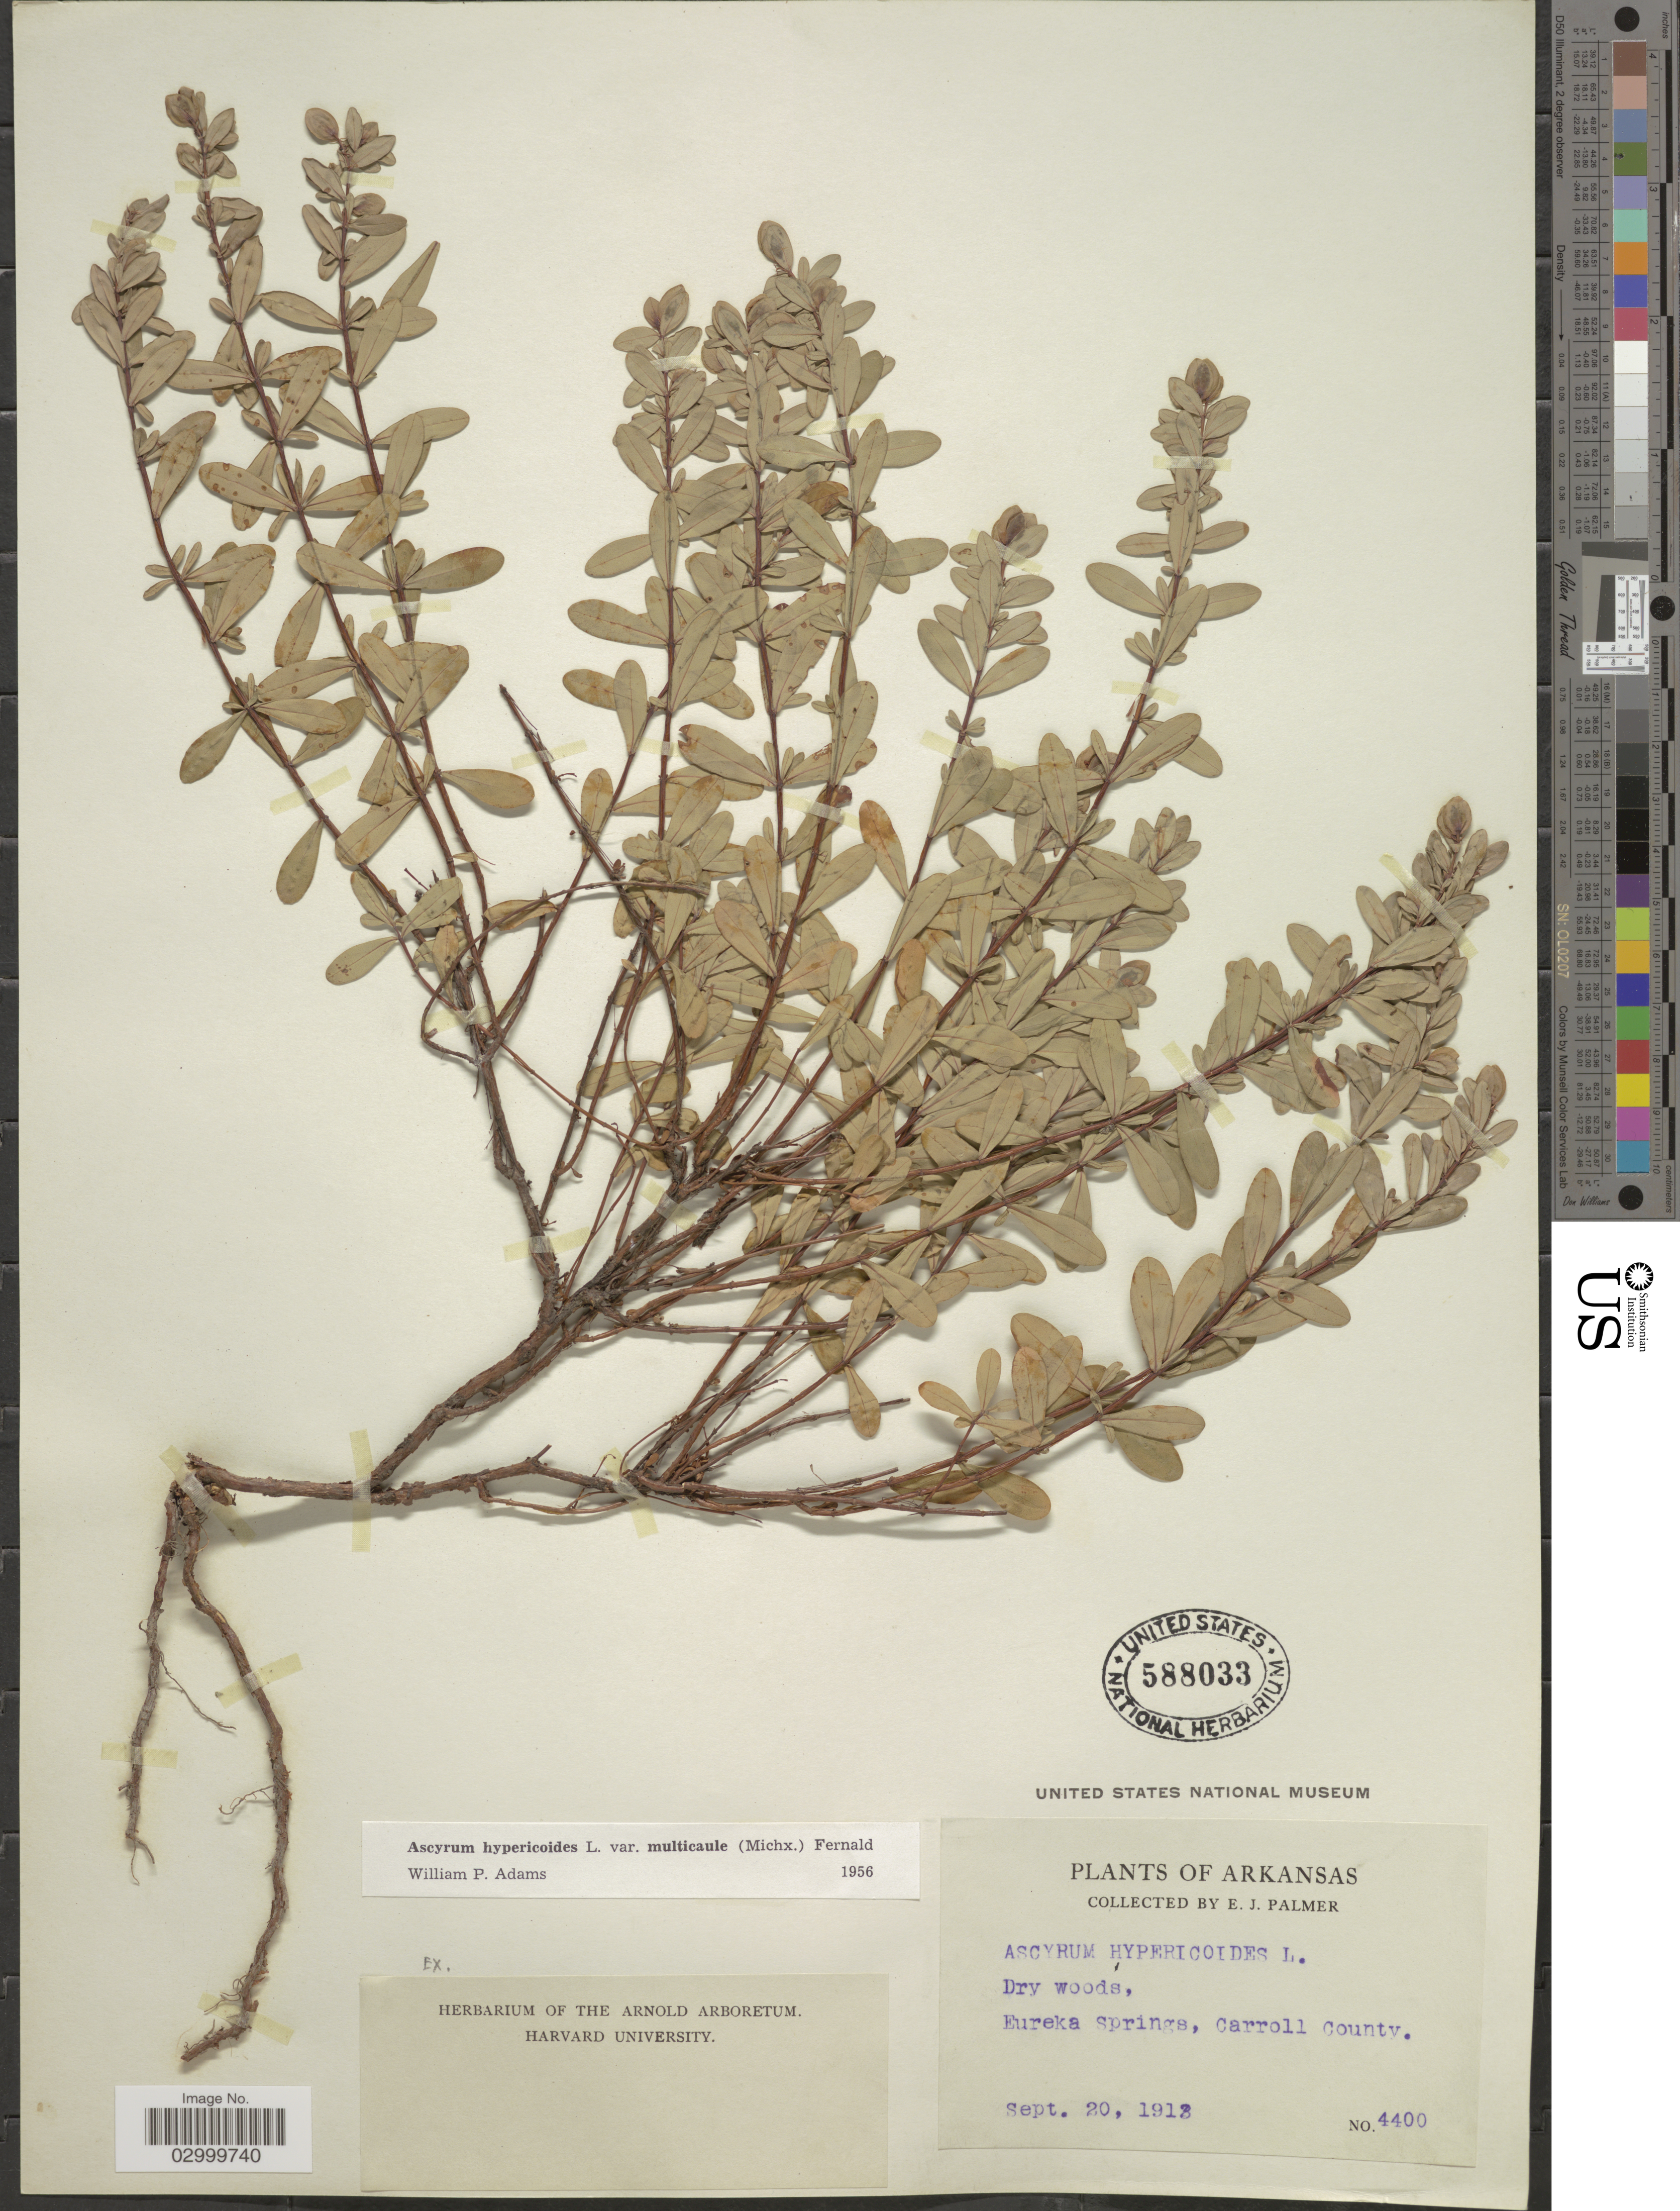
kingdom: Plantae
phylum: Tracheophyta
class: Magnoliopsida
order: Malpighiales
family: Hypericaceae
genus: Hypericum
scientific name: Hypericum stragulum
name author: W.P. Adams & N. Robson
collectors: E. J. Palmer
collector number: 4400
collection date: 1913-09-20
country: United States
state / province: Arkansas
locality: Eureka Springs, Carroll County.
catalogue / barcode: US 588033